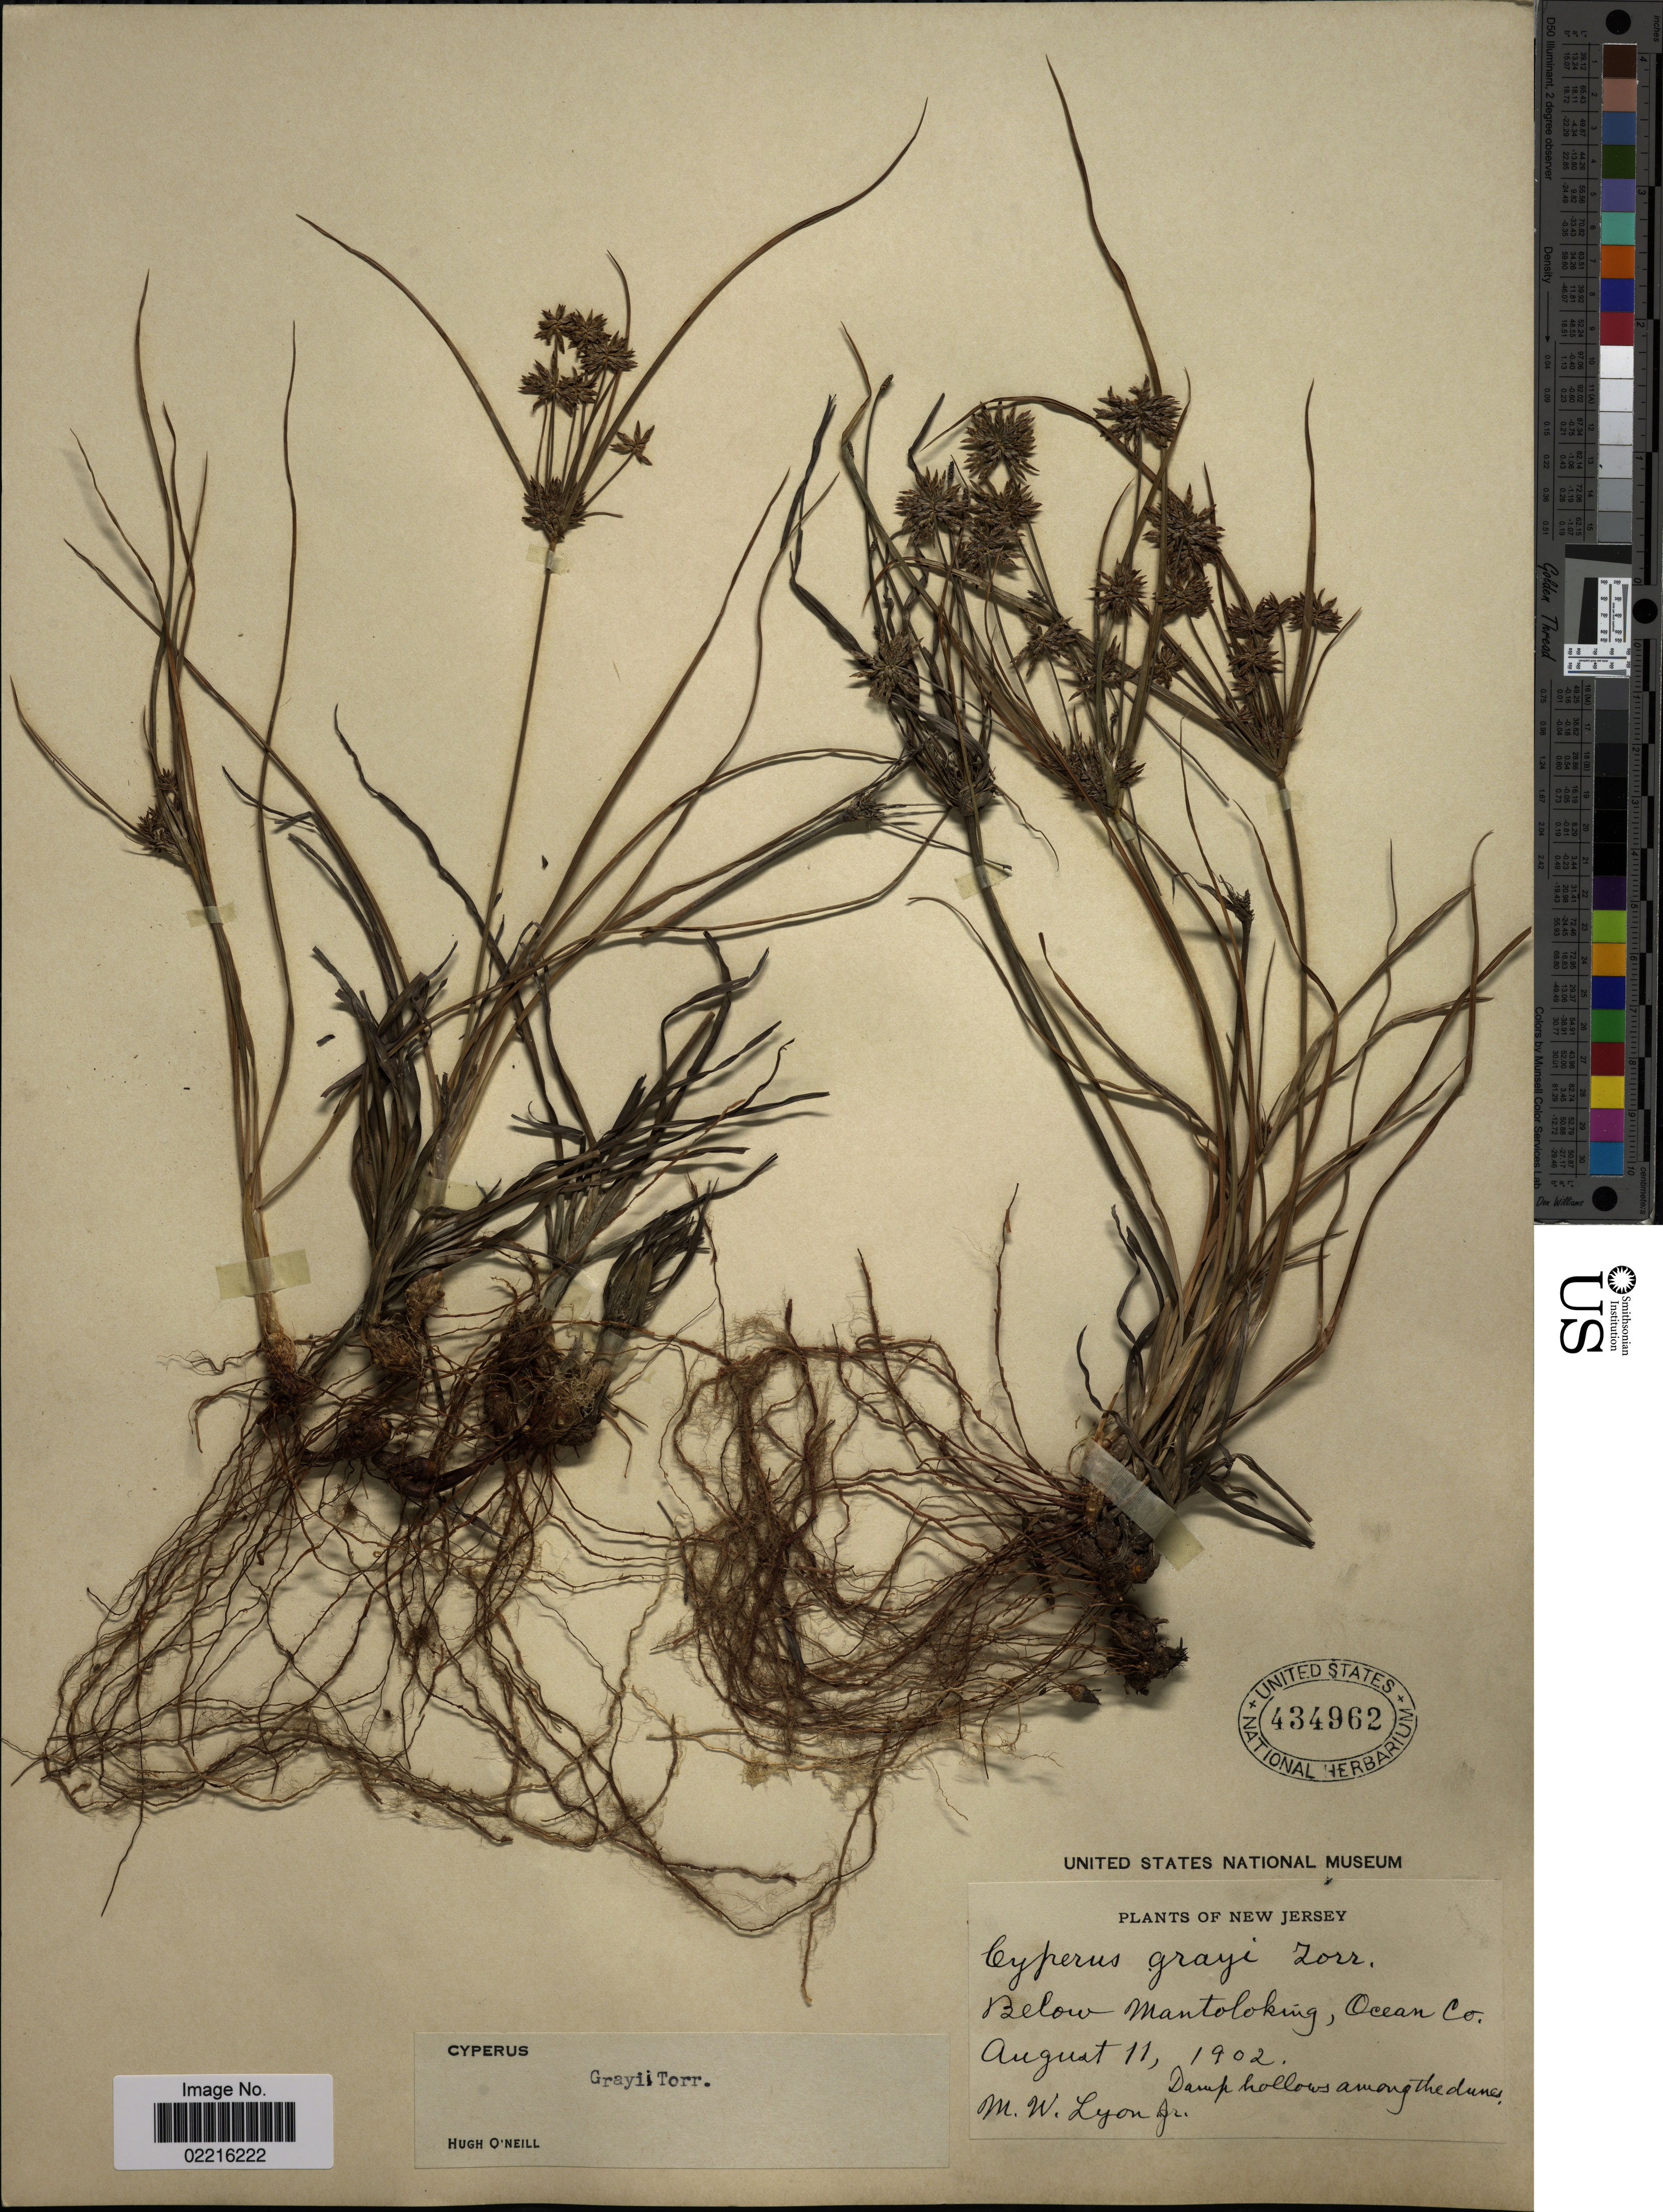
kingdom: Plantae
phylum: Tracheophyta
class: Liliopsida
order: Poales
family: Cyperaceae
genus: Cyperus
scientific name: Cyperus grayi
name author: Torr.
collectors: M. Lyon Jr.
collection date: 1902-08-11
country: United States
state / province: New Jersey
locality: Below Mantoloking, Ocean Co.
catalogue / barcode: US 434962